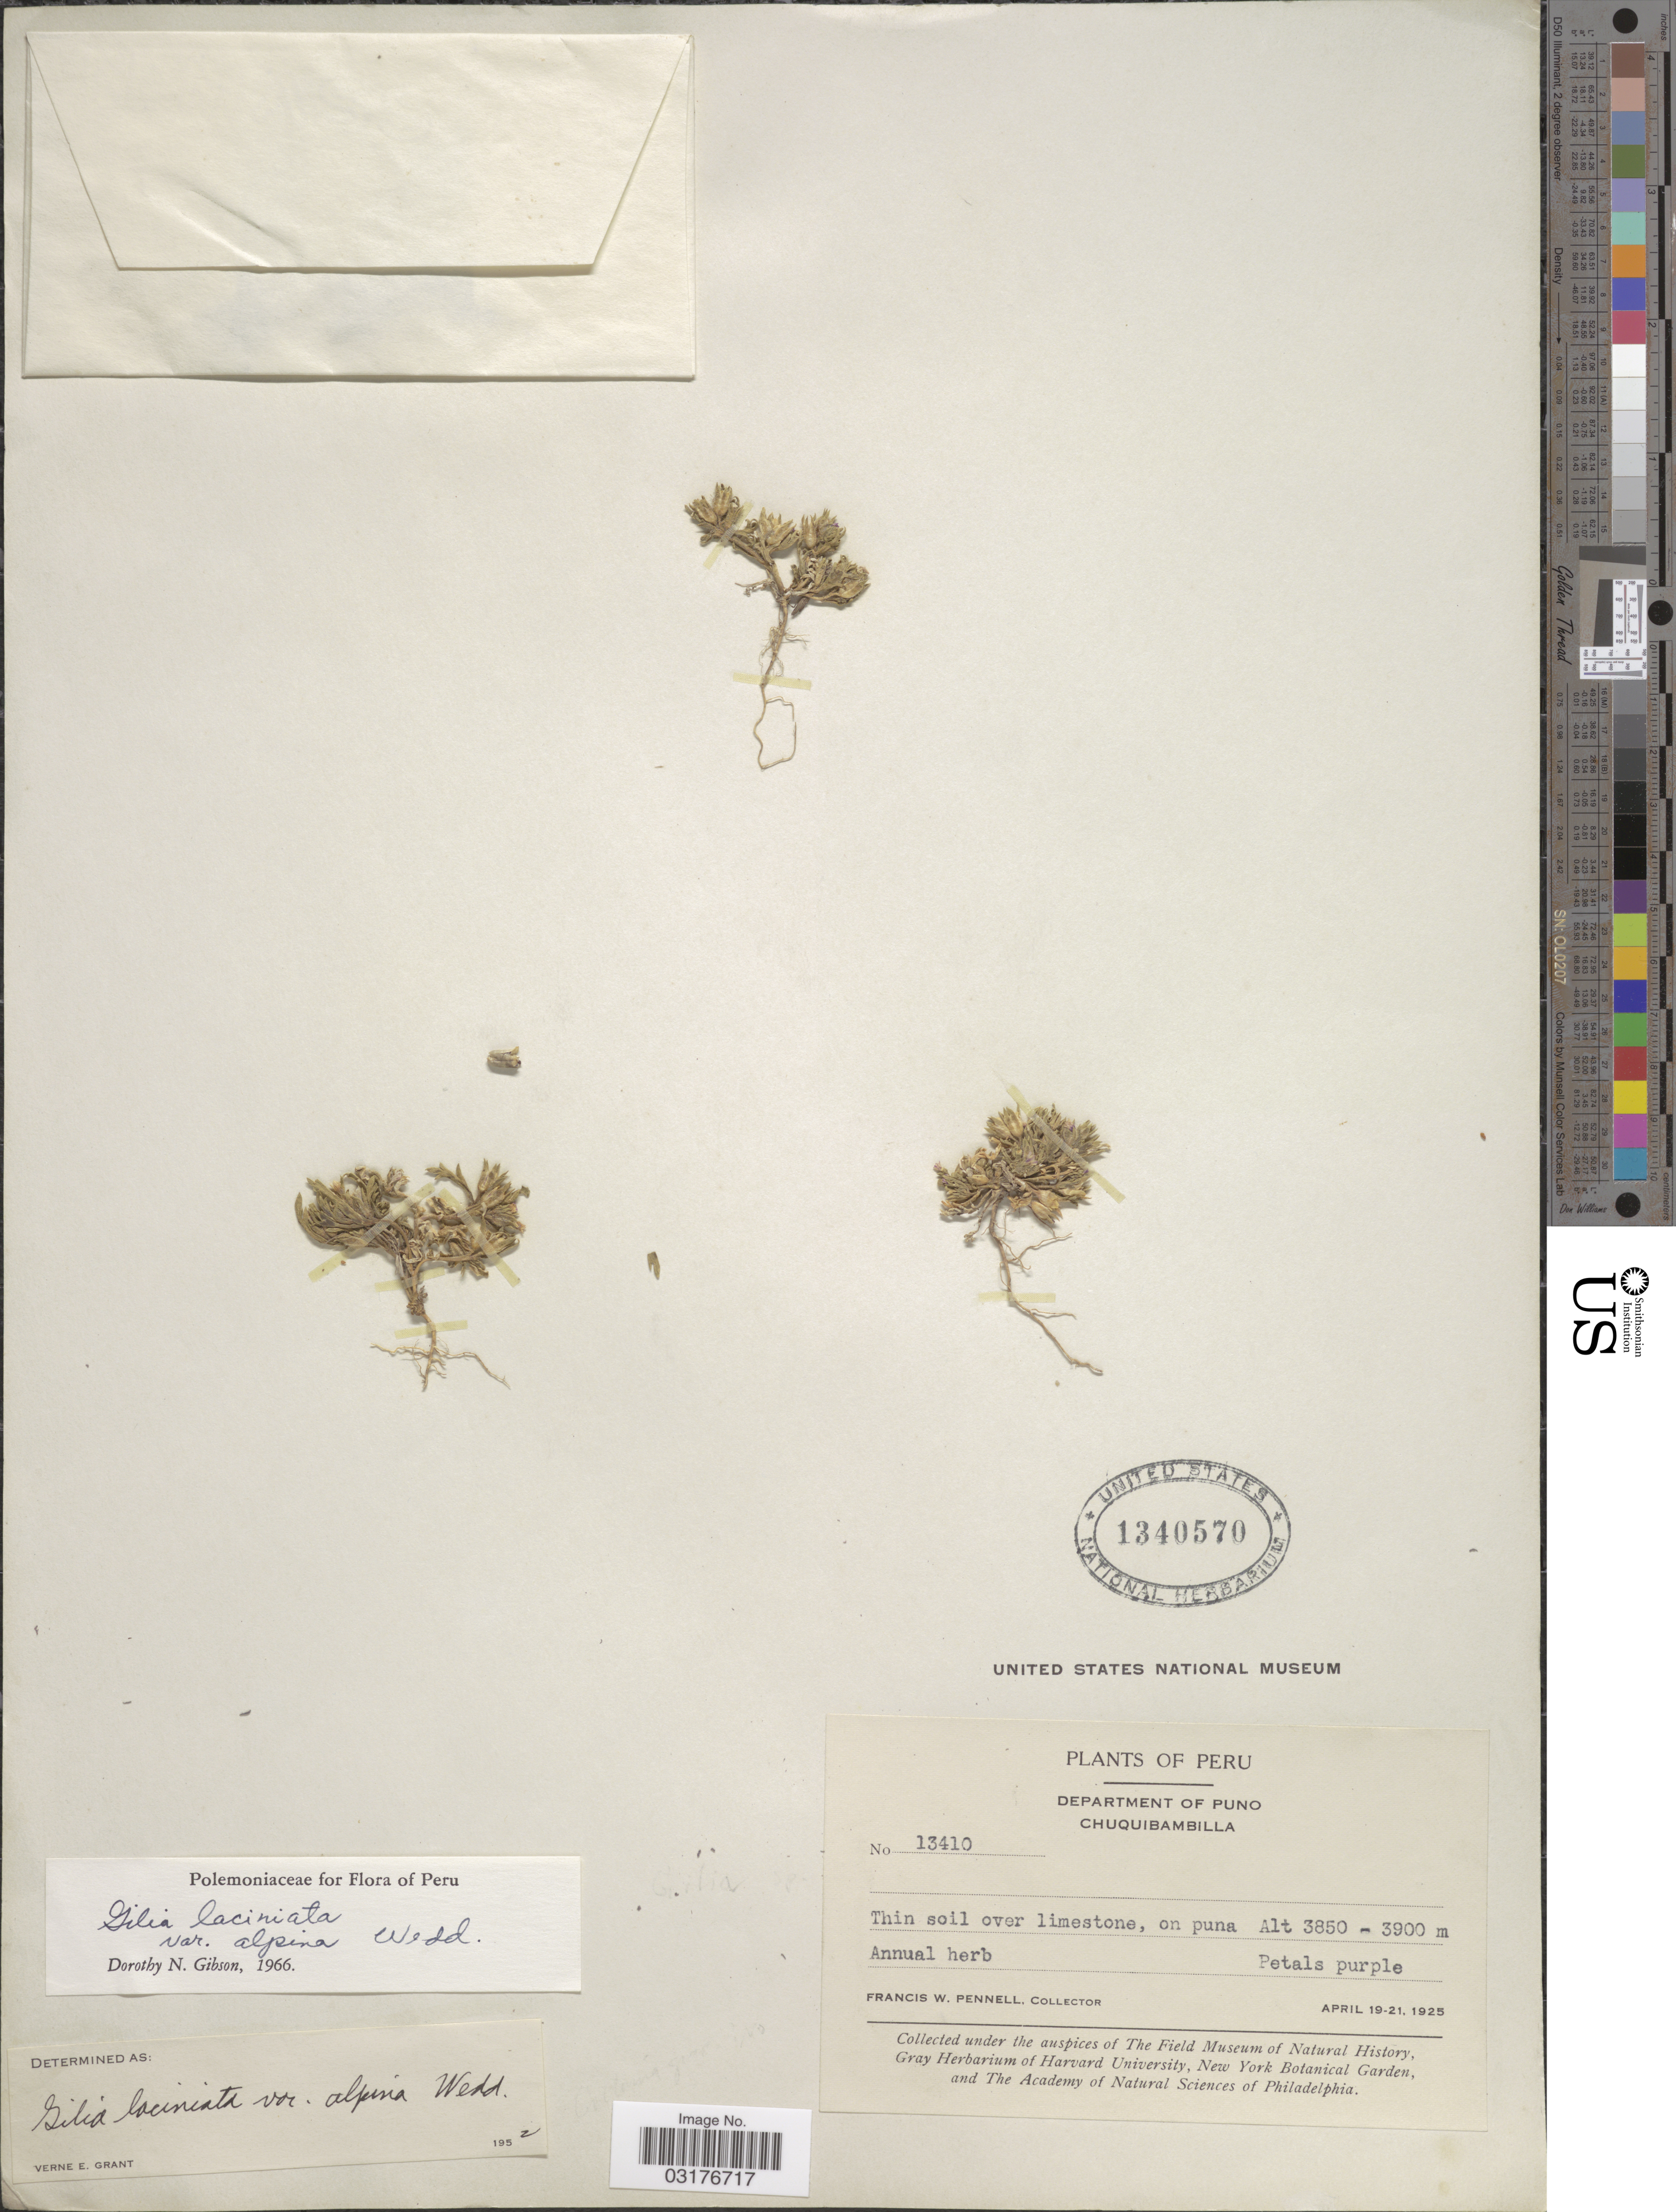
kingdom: Plantae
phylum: Tracheophyta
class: Magnoliopsida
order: Ericales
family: Polemoniaceae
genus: Gilia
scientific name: Gilia laciniata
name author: Ruiz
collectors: F. W. Pennell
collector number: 13410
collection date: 1925-04-19/1925-04-21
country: Peru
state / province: Puno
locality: Department of Puno. Chuquibambilla.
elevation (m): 3850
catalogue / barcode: US 1340570